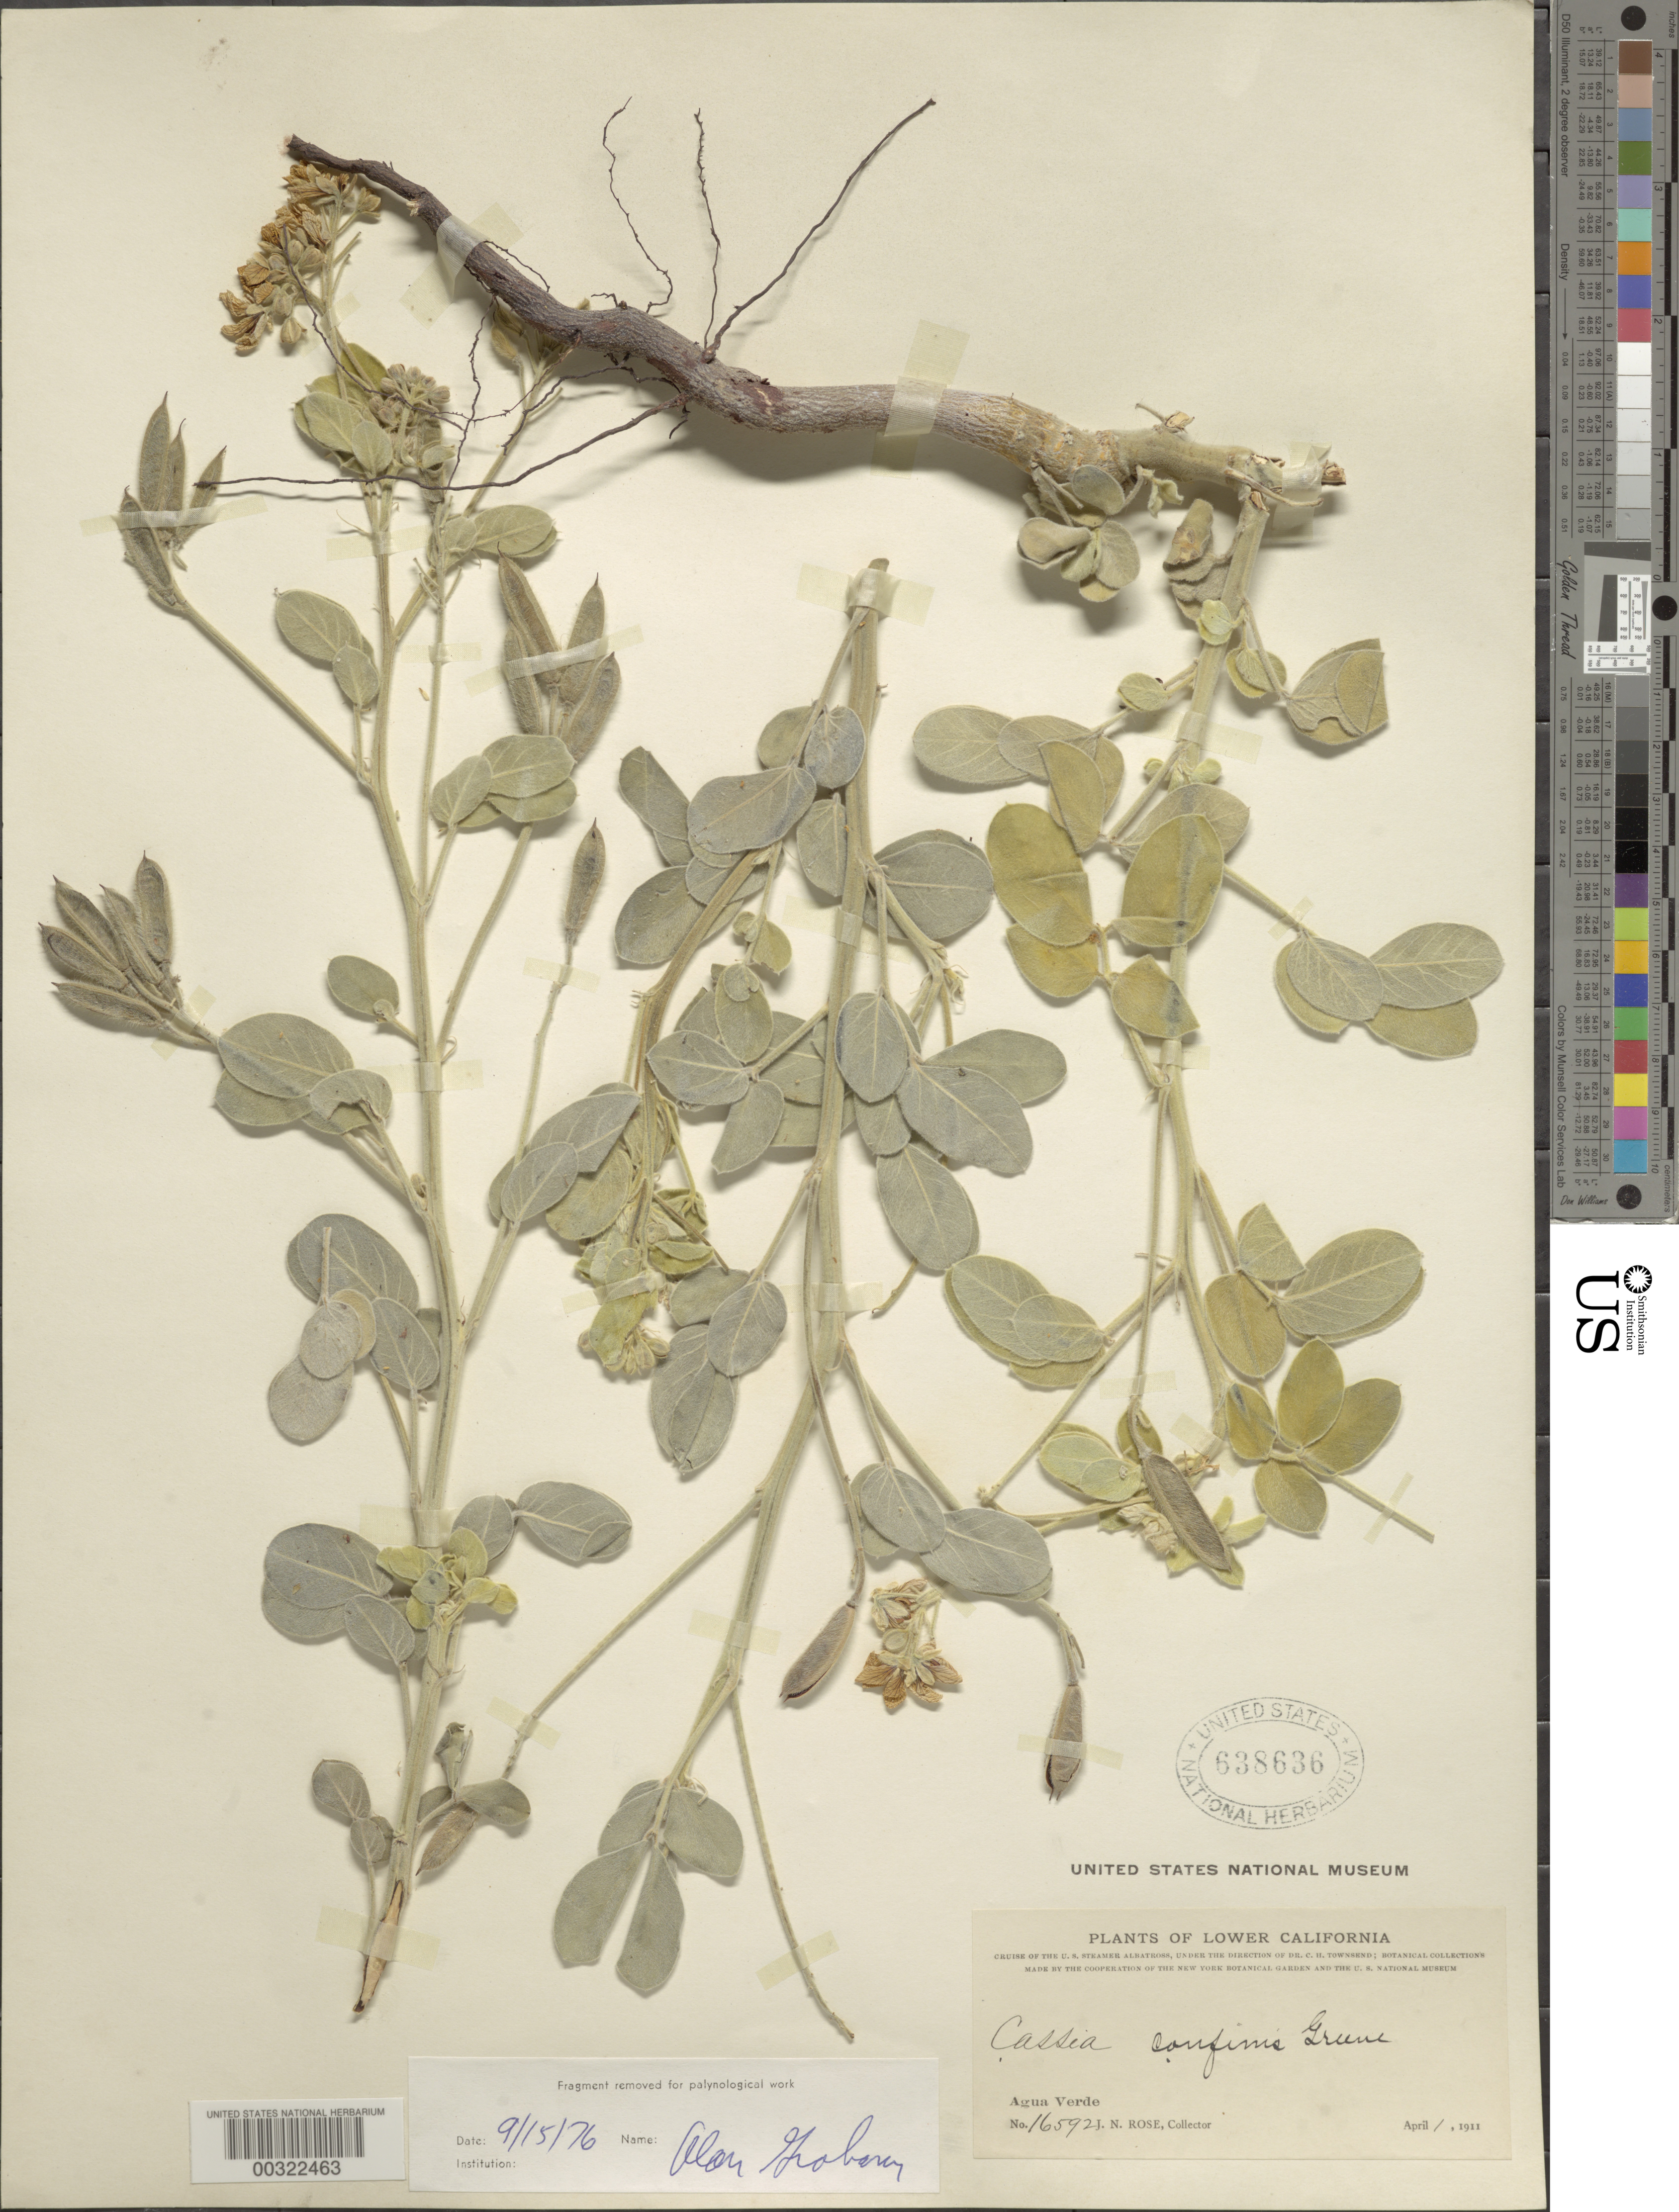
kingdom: Plantae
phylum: Tracheophyta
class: Magnoliopsida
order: Fabales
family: Fabaceae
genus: Senna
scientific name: Senna confinis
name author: (Greene) H.S. Irwin & Barneby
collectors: J. N. Rose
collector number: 16692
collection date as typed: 06 Apr 1911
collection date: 1911-04-06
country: Mexico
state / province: Baja California Sur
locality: Agua Verde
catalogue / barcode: US 638636